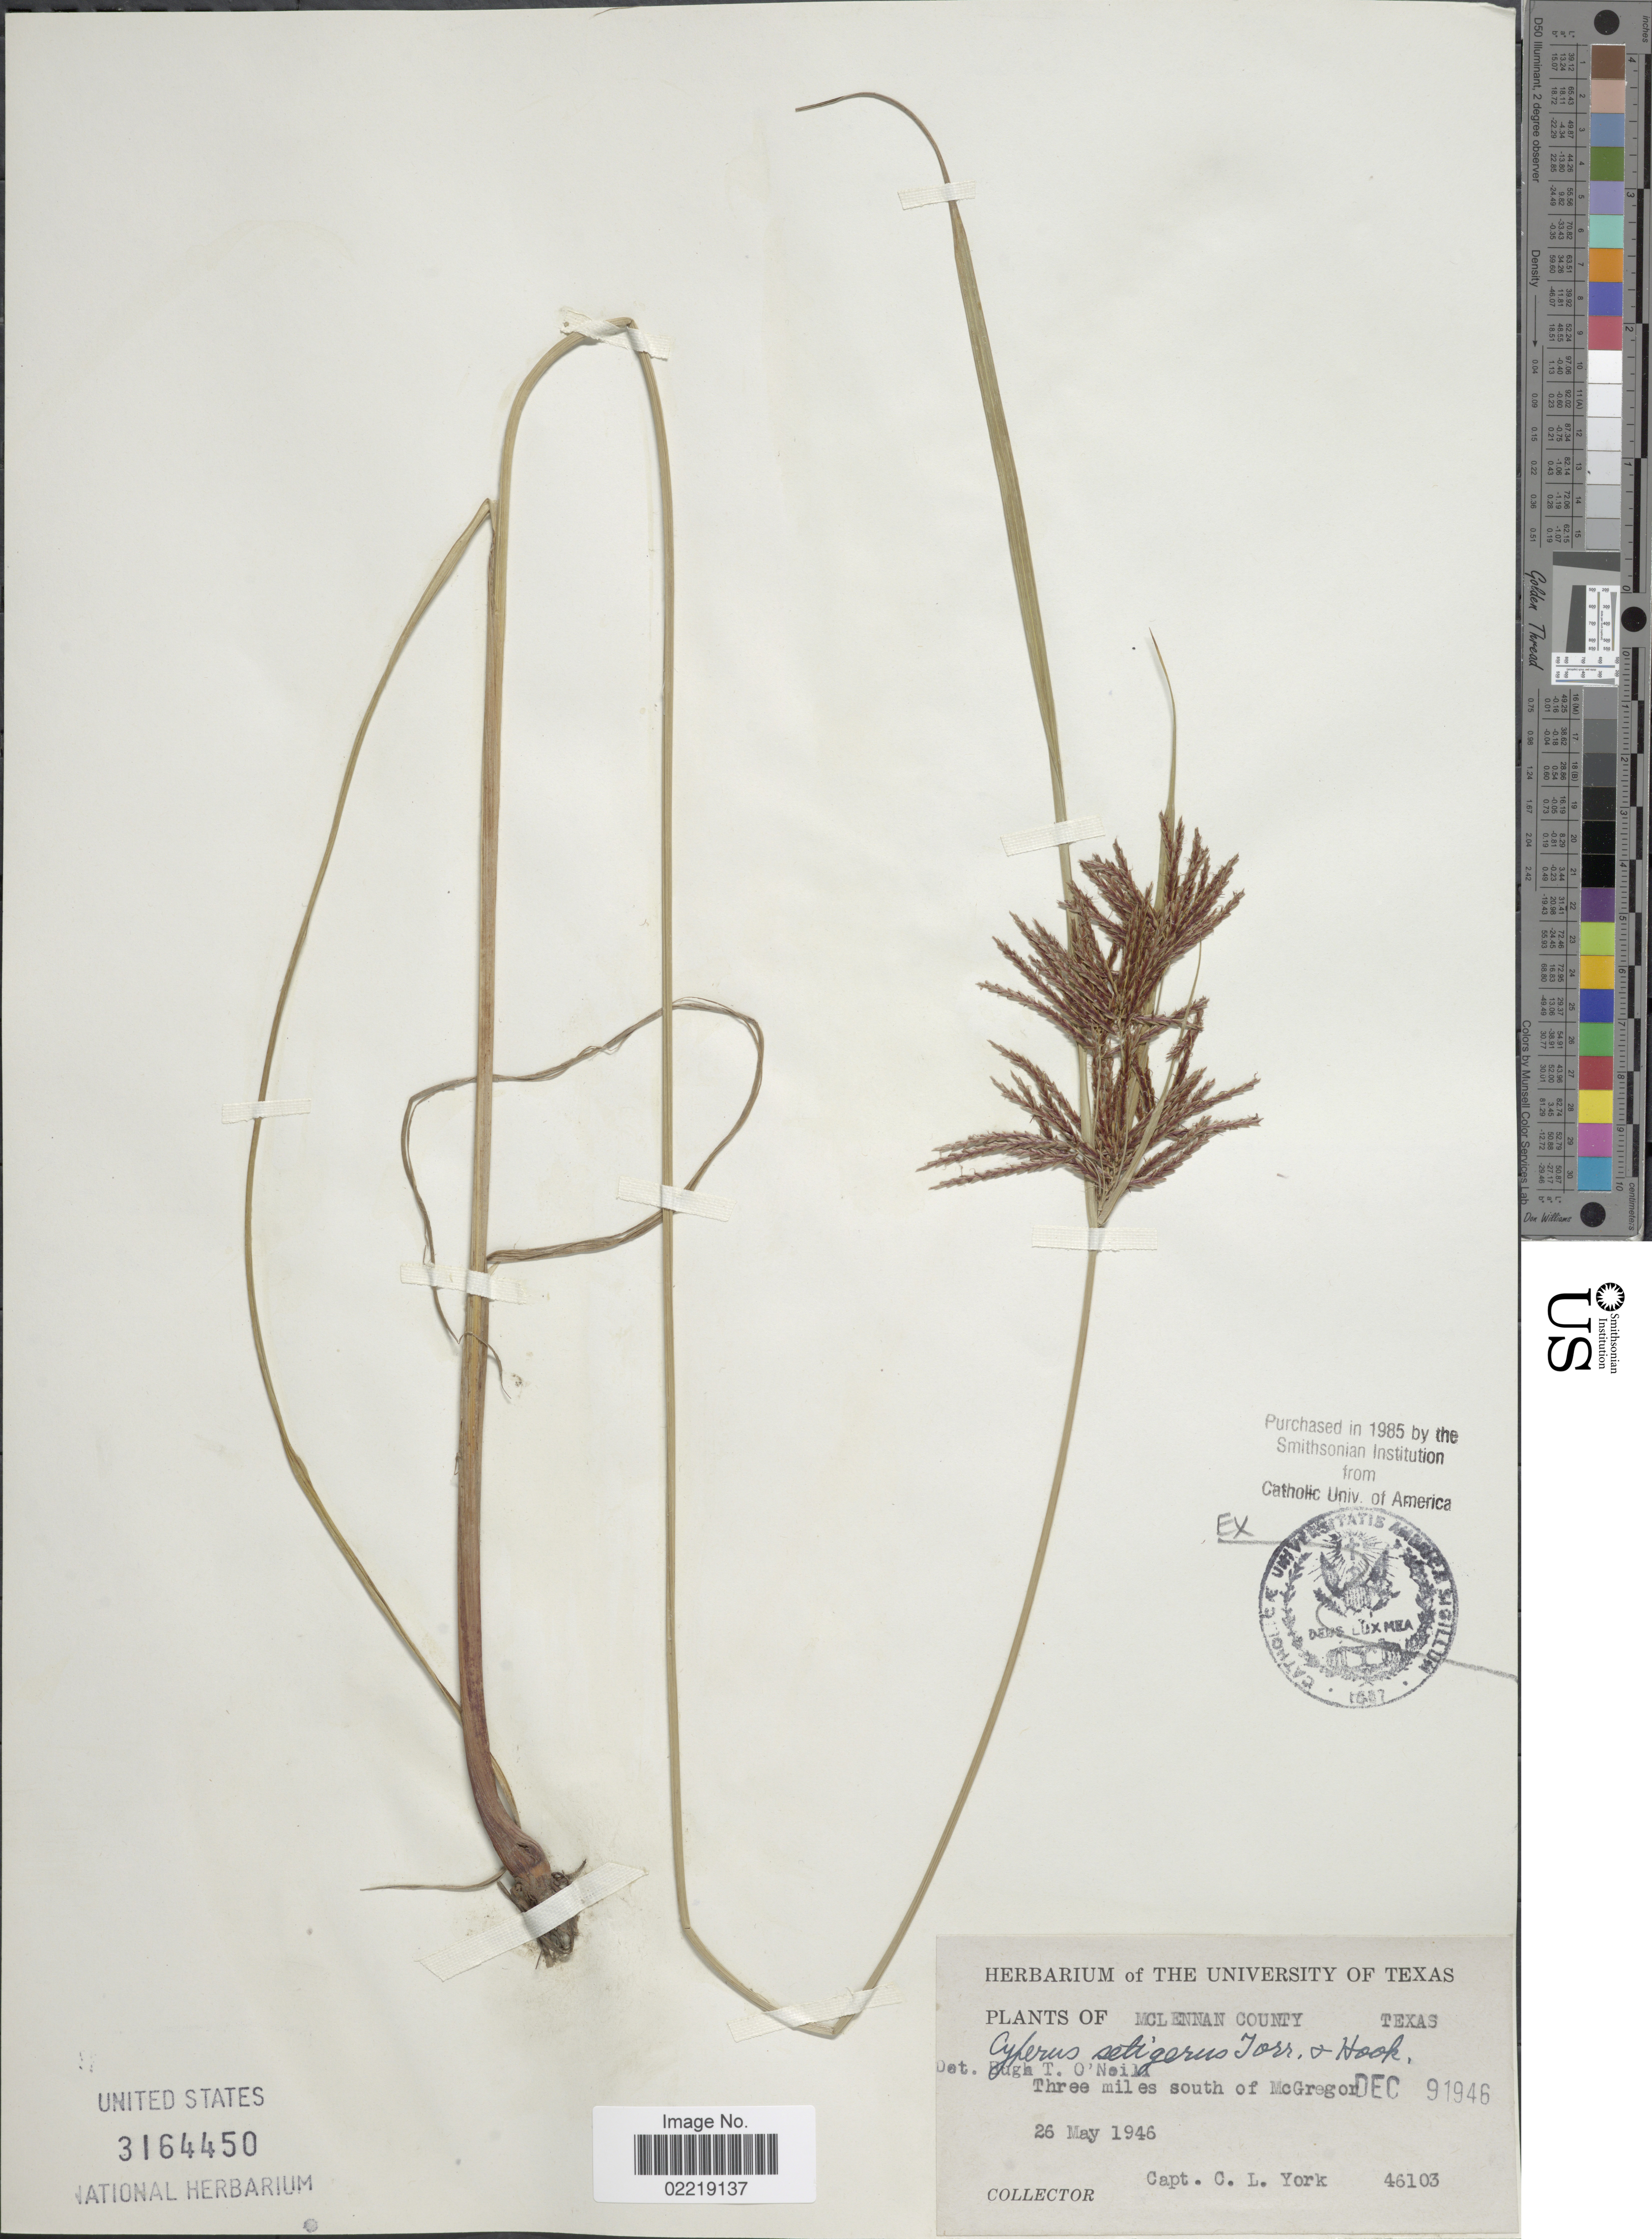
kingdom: Plantae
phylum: Tracheophyta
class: Liliopsida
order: Poales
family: Cyperaceae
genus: Cyperus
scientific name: Cyperus setigerus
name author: Torr. & Hook.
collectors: C. L. York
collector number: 46103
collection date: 1946-05-26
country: United States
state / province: Texas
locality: McLennan County, Three miles south of McGregon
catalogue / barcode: US 3164450